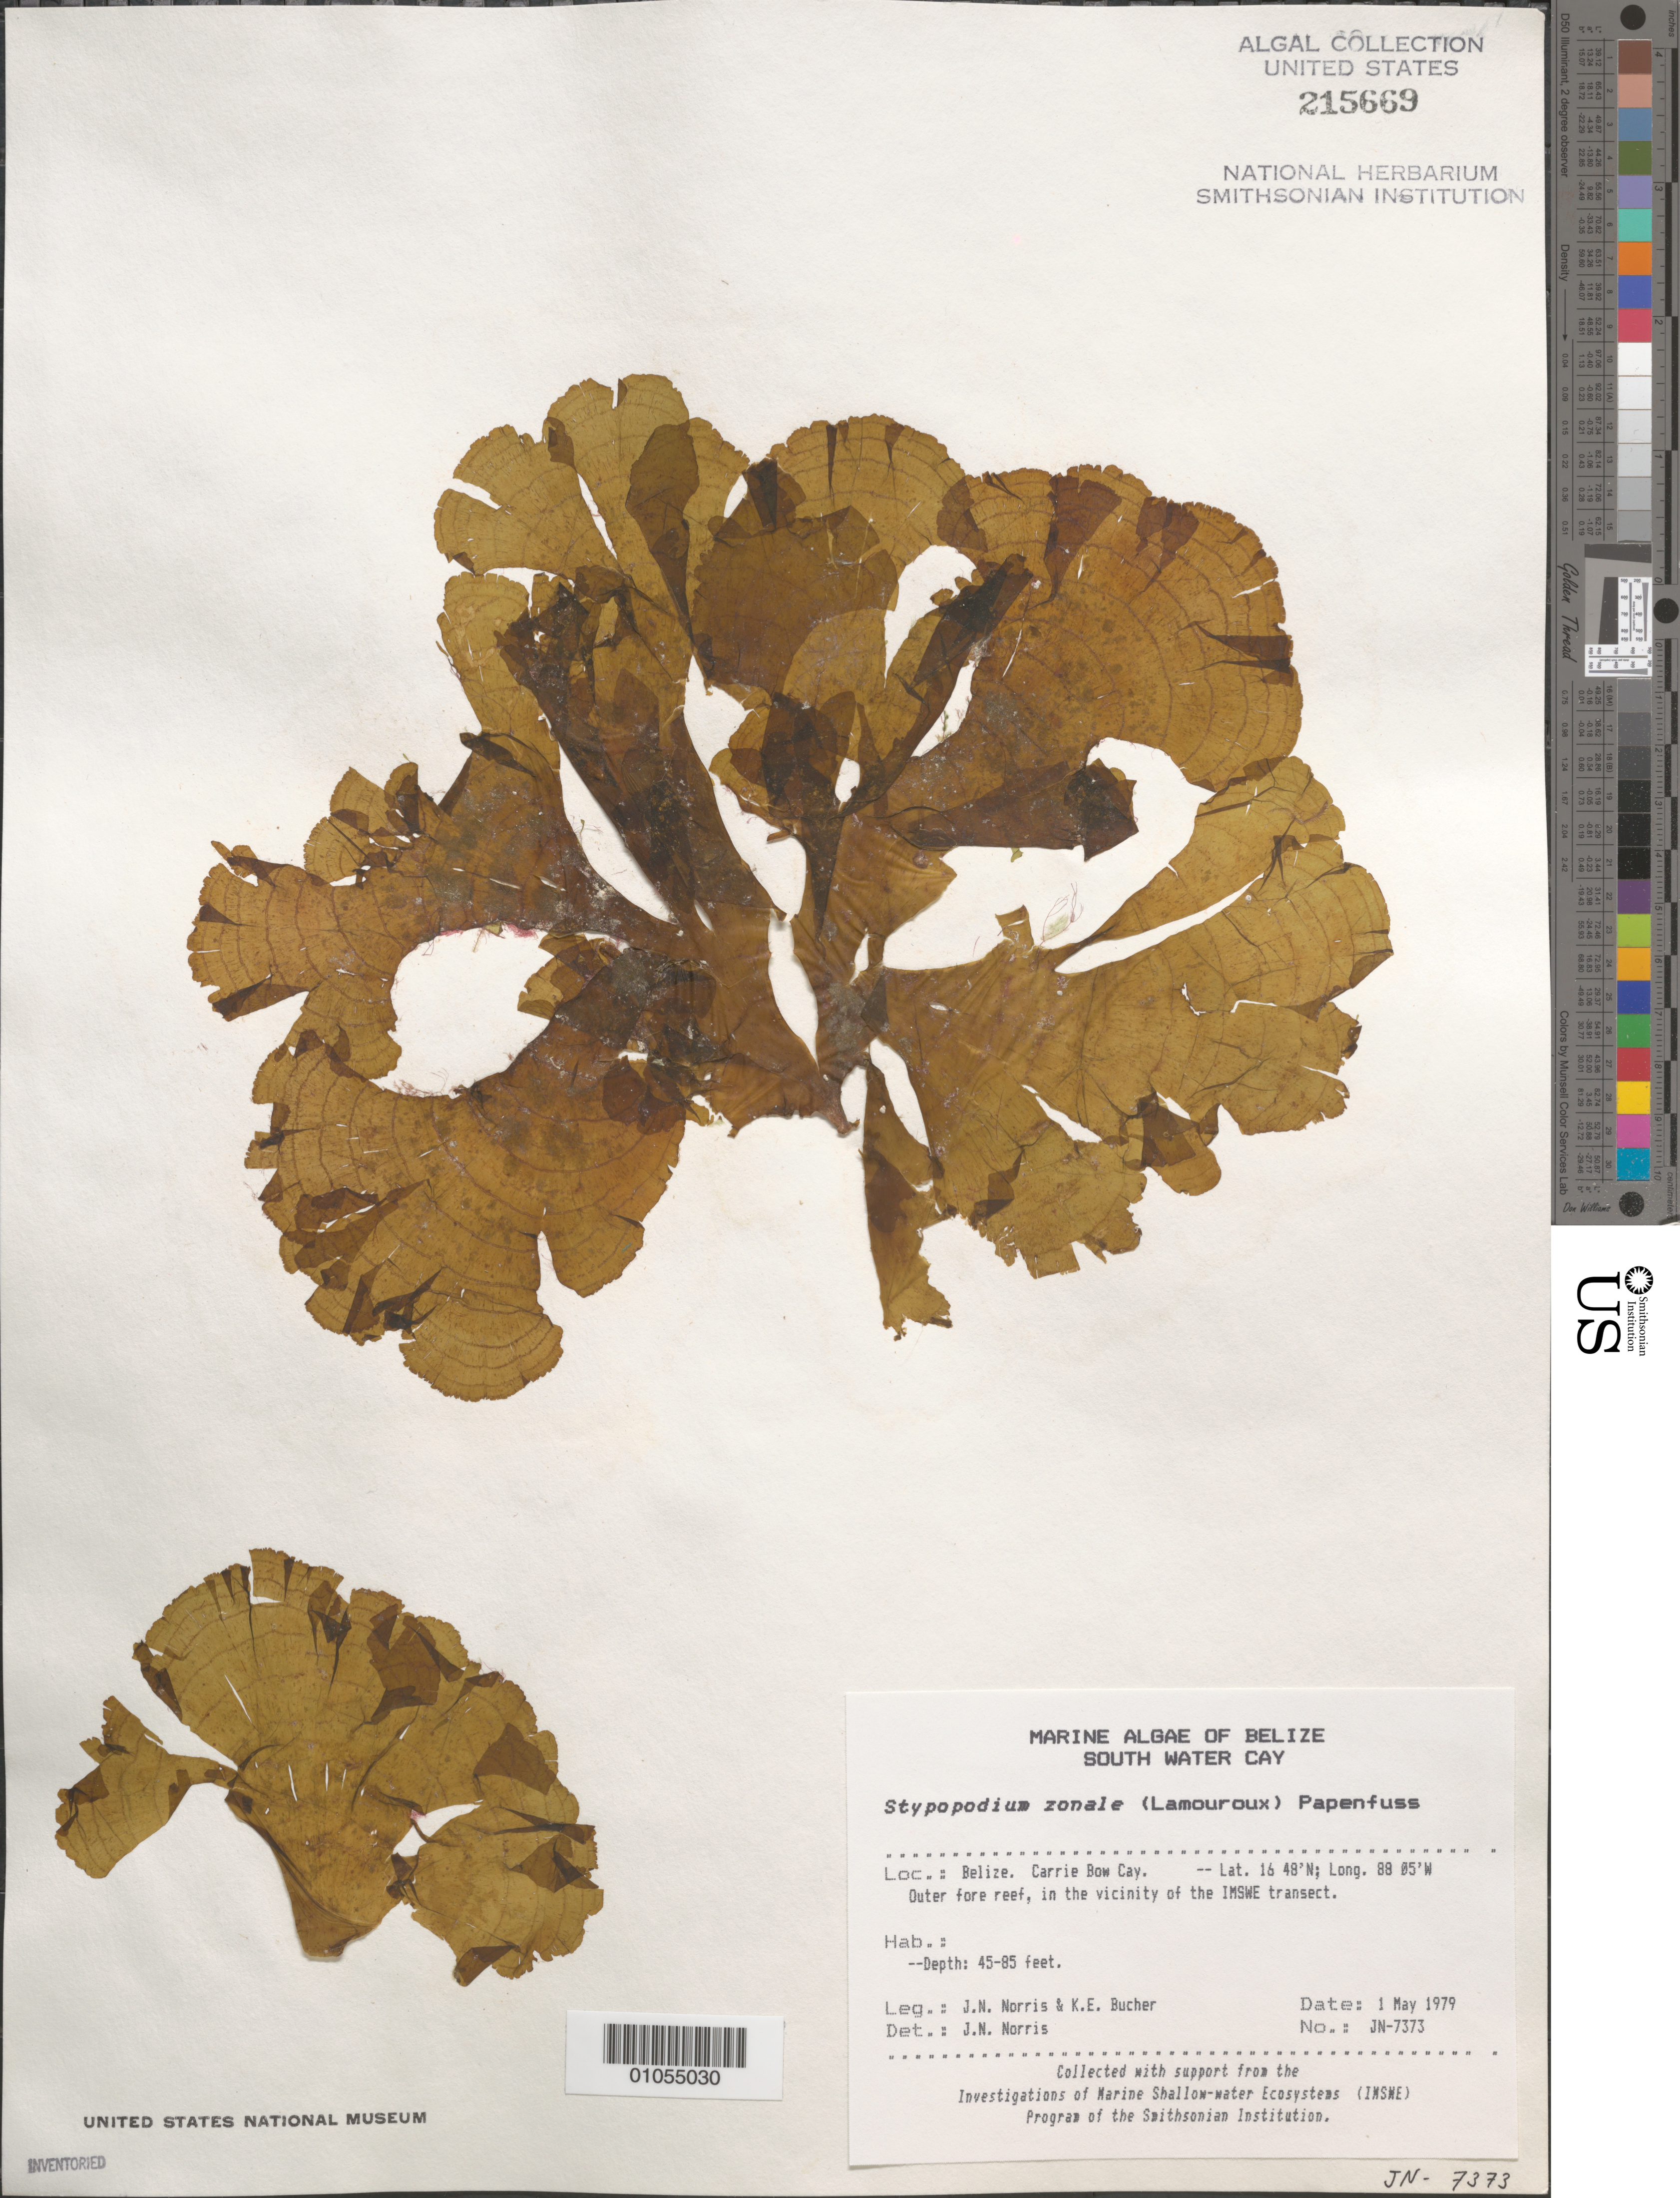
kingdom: Chromista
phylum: Ochrophyta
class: Phaeophyceae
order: Dictyotales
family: Dictyotaceae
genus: Stypopodium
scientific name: Stypopodium zonale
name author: (J.V.Lamouroux) Papenf.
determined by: Norris, James N.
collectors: J. N. Norris & K. E. Bucher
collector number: JN-7373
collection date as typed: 01 May 1979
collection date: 1979-05-01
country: Belize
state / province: Stann Creek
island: Carrie Bow Cay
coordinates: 16 48'N, 88 05'W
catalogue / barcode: US 215669